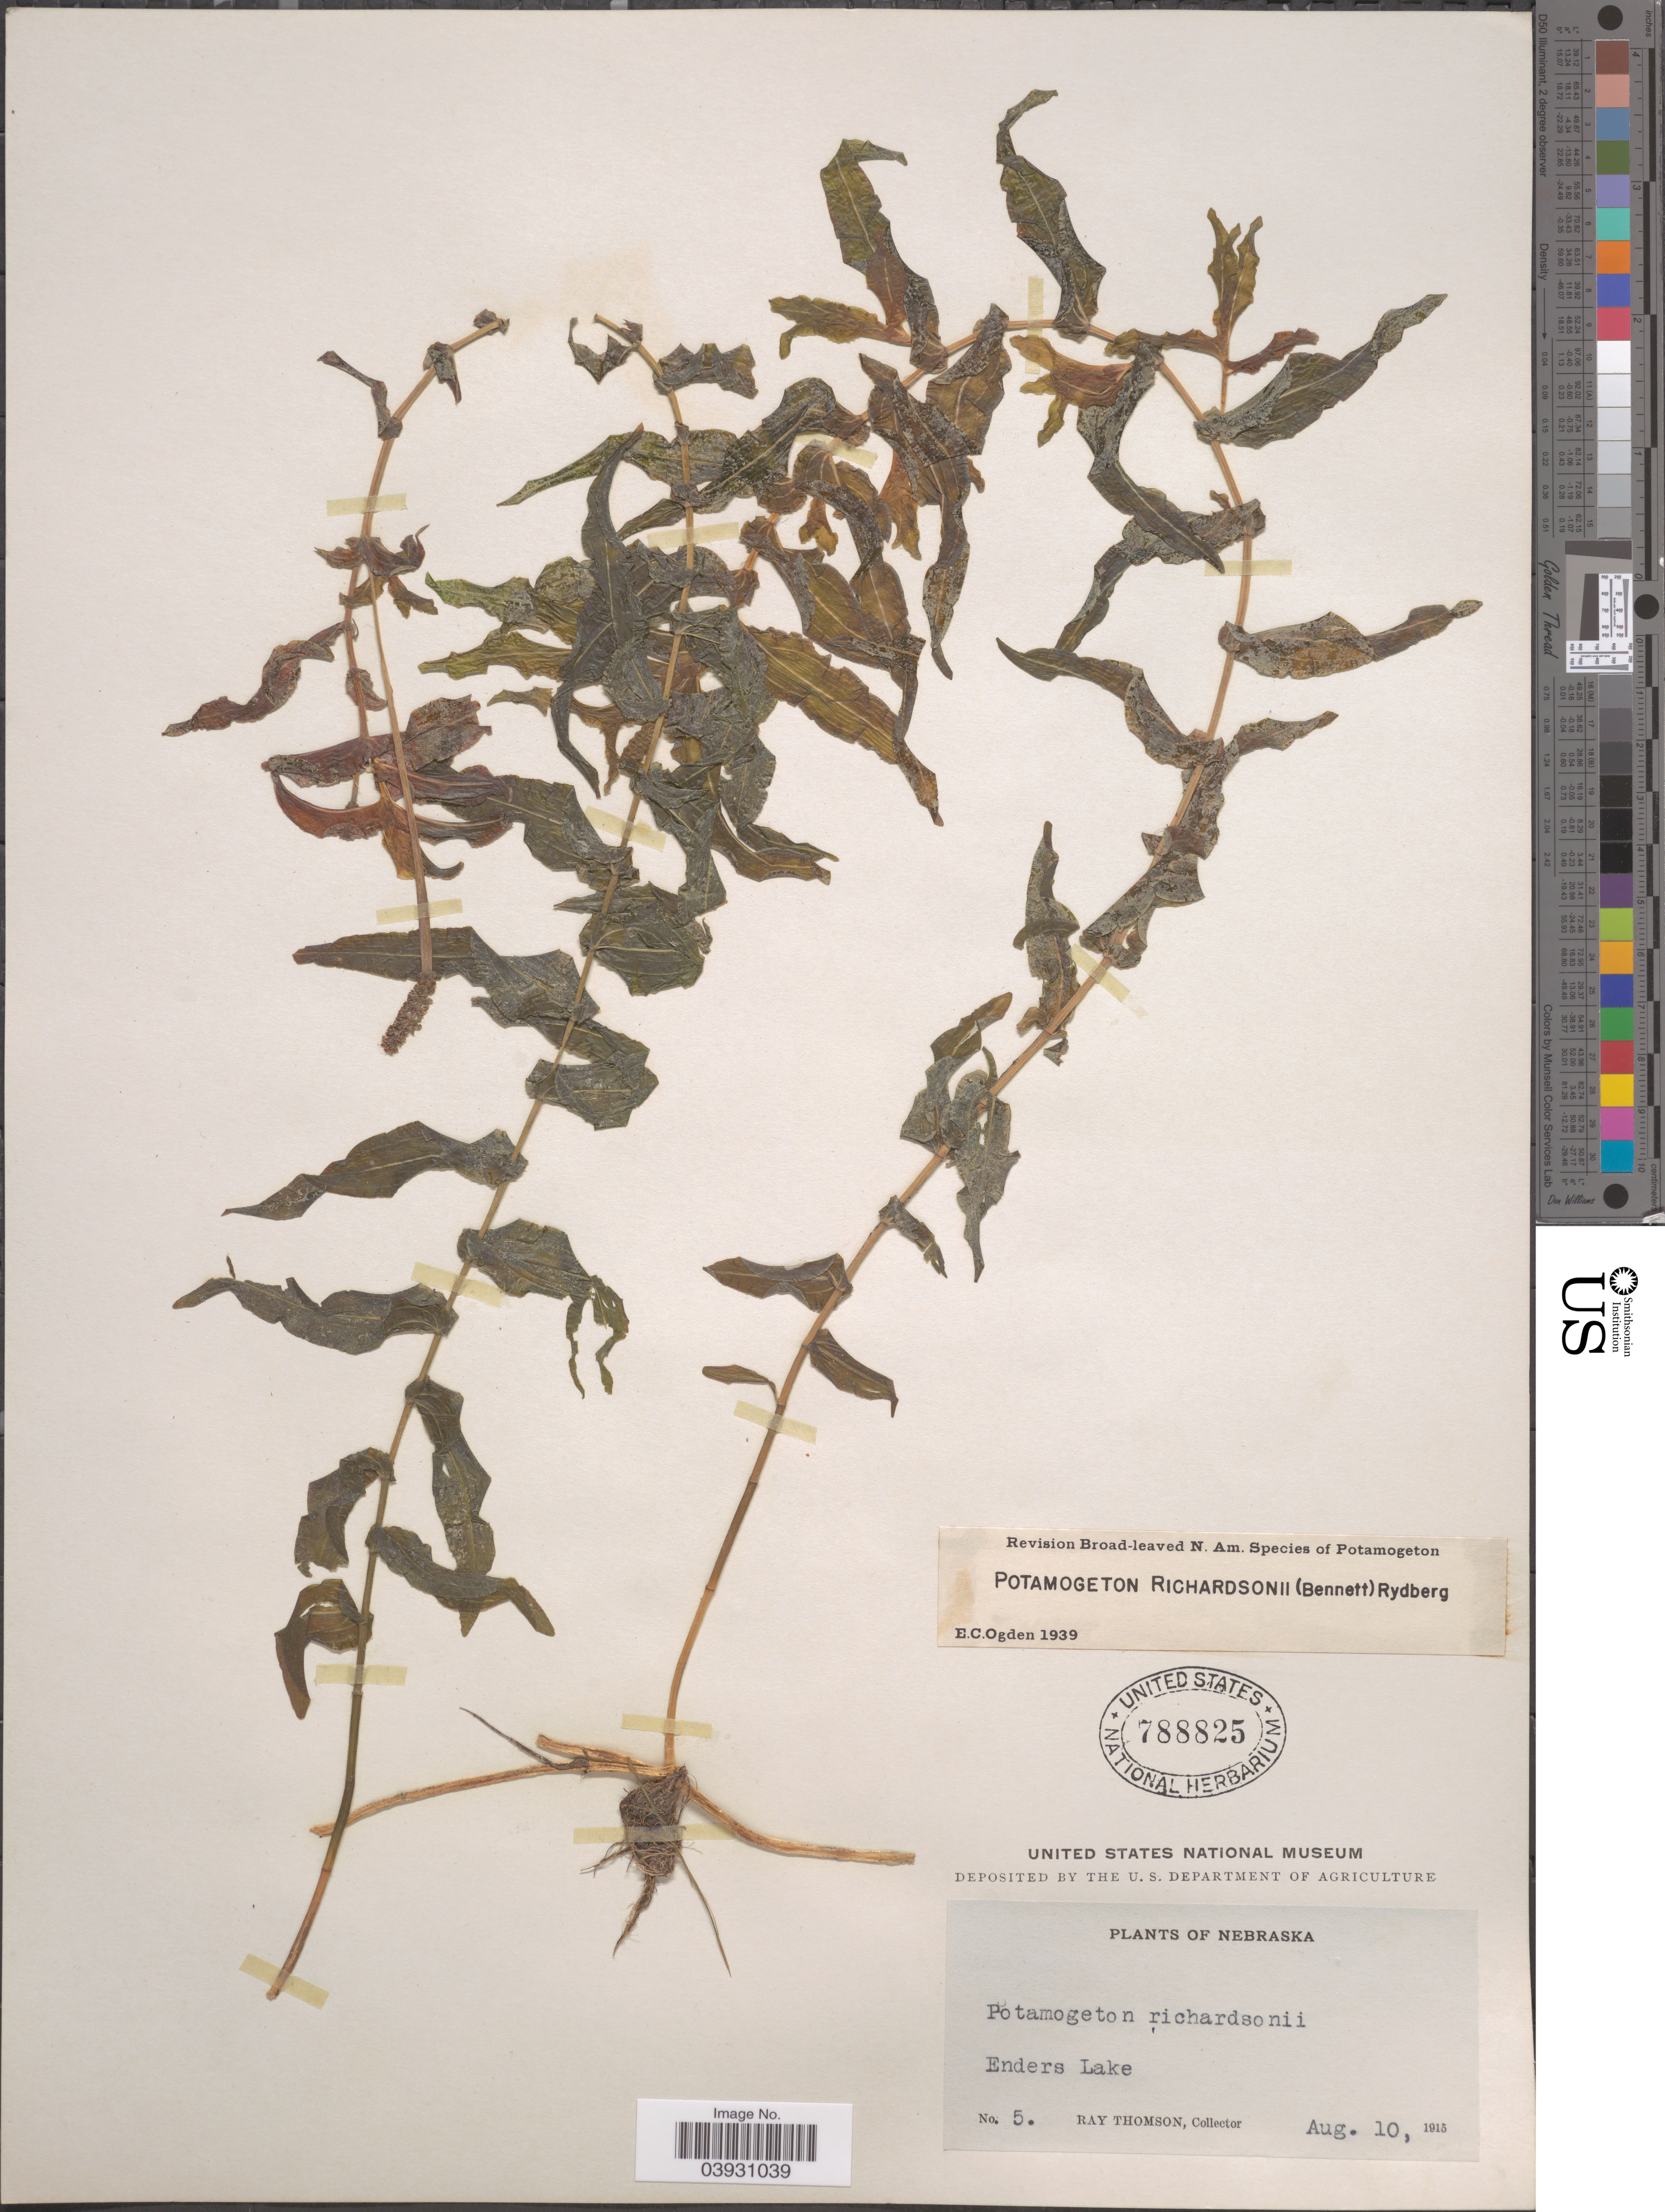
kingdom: Plantae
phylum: Tracheophyta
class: Liliopsida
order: Alismatales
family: Potamogetonaceae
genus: Potamogeton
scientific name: Potamogeton richardsonii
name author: (A.W. Benn.) Rydb.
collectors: R. Thomson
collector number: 5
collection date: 1915-08-10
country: United States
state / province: Nebraska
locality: Enders Lake.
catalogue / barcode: US 788825